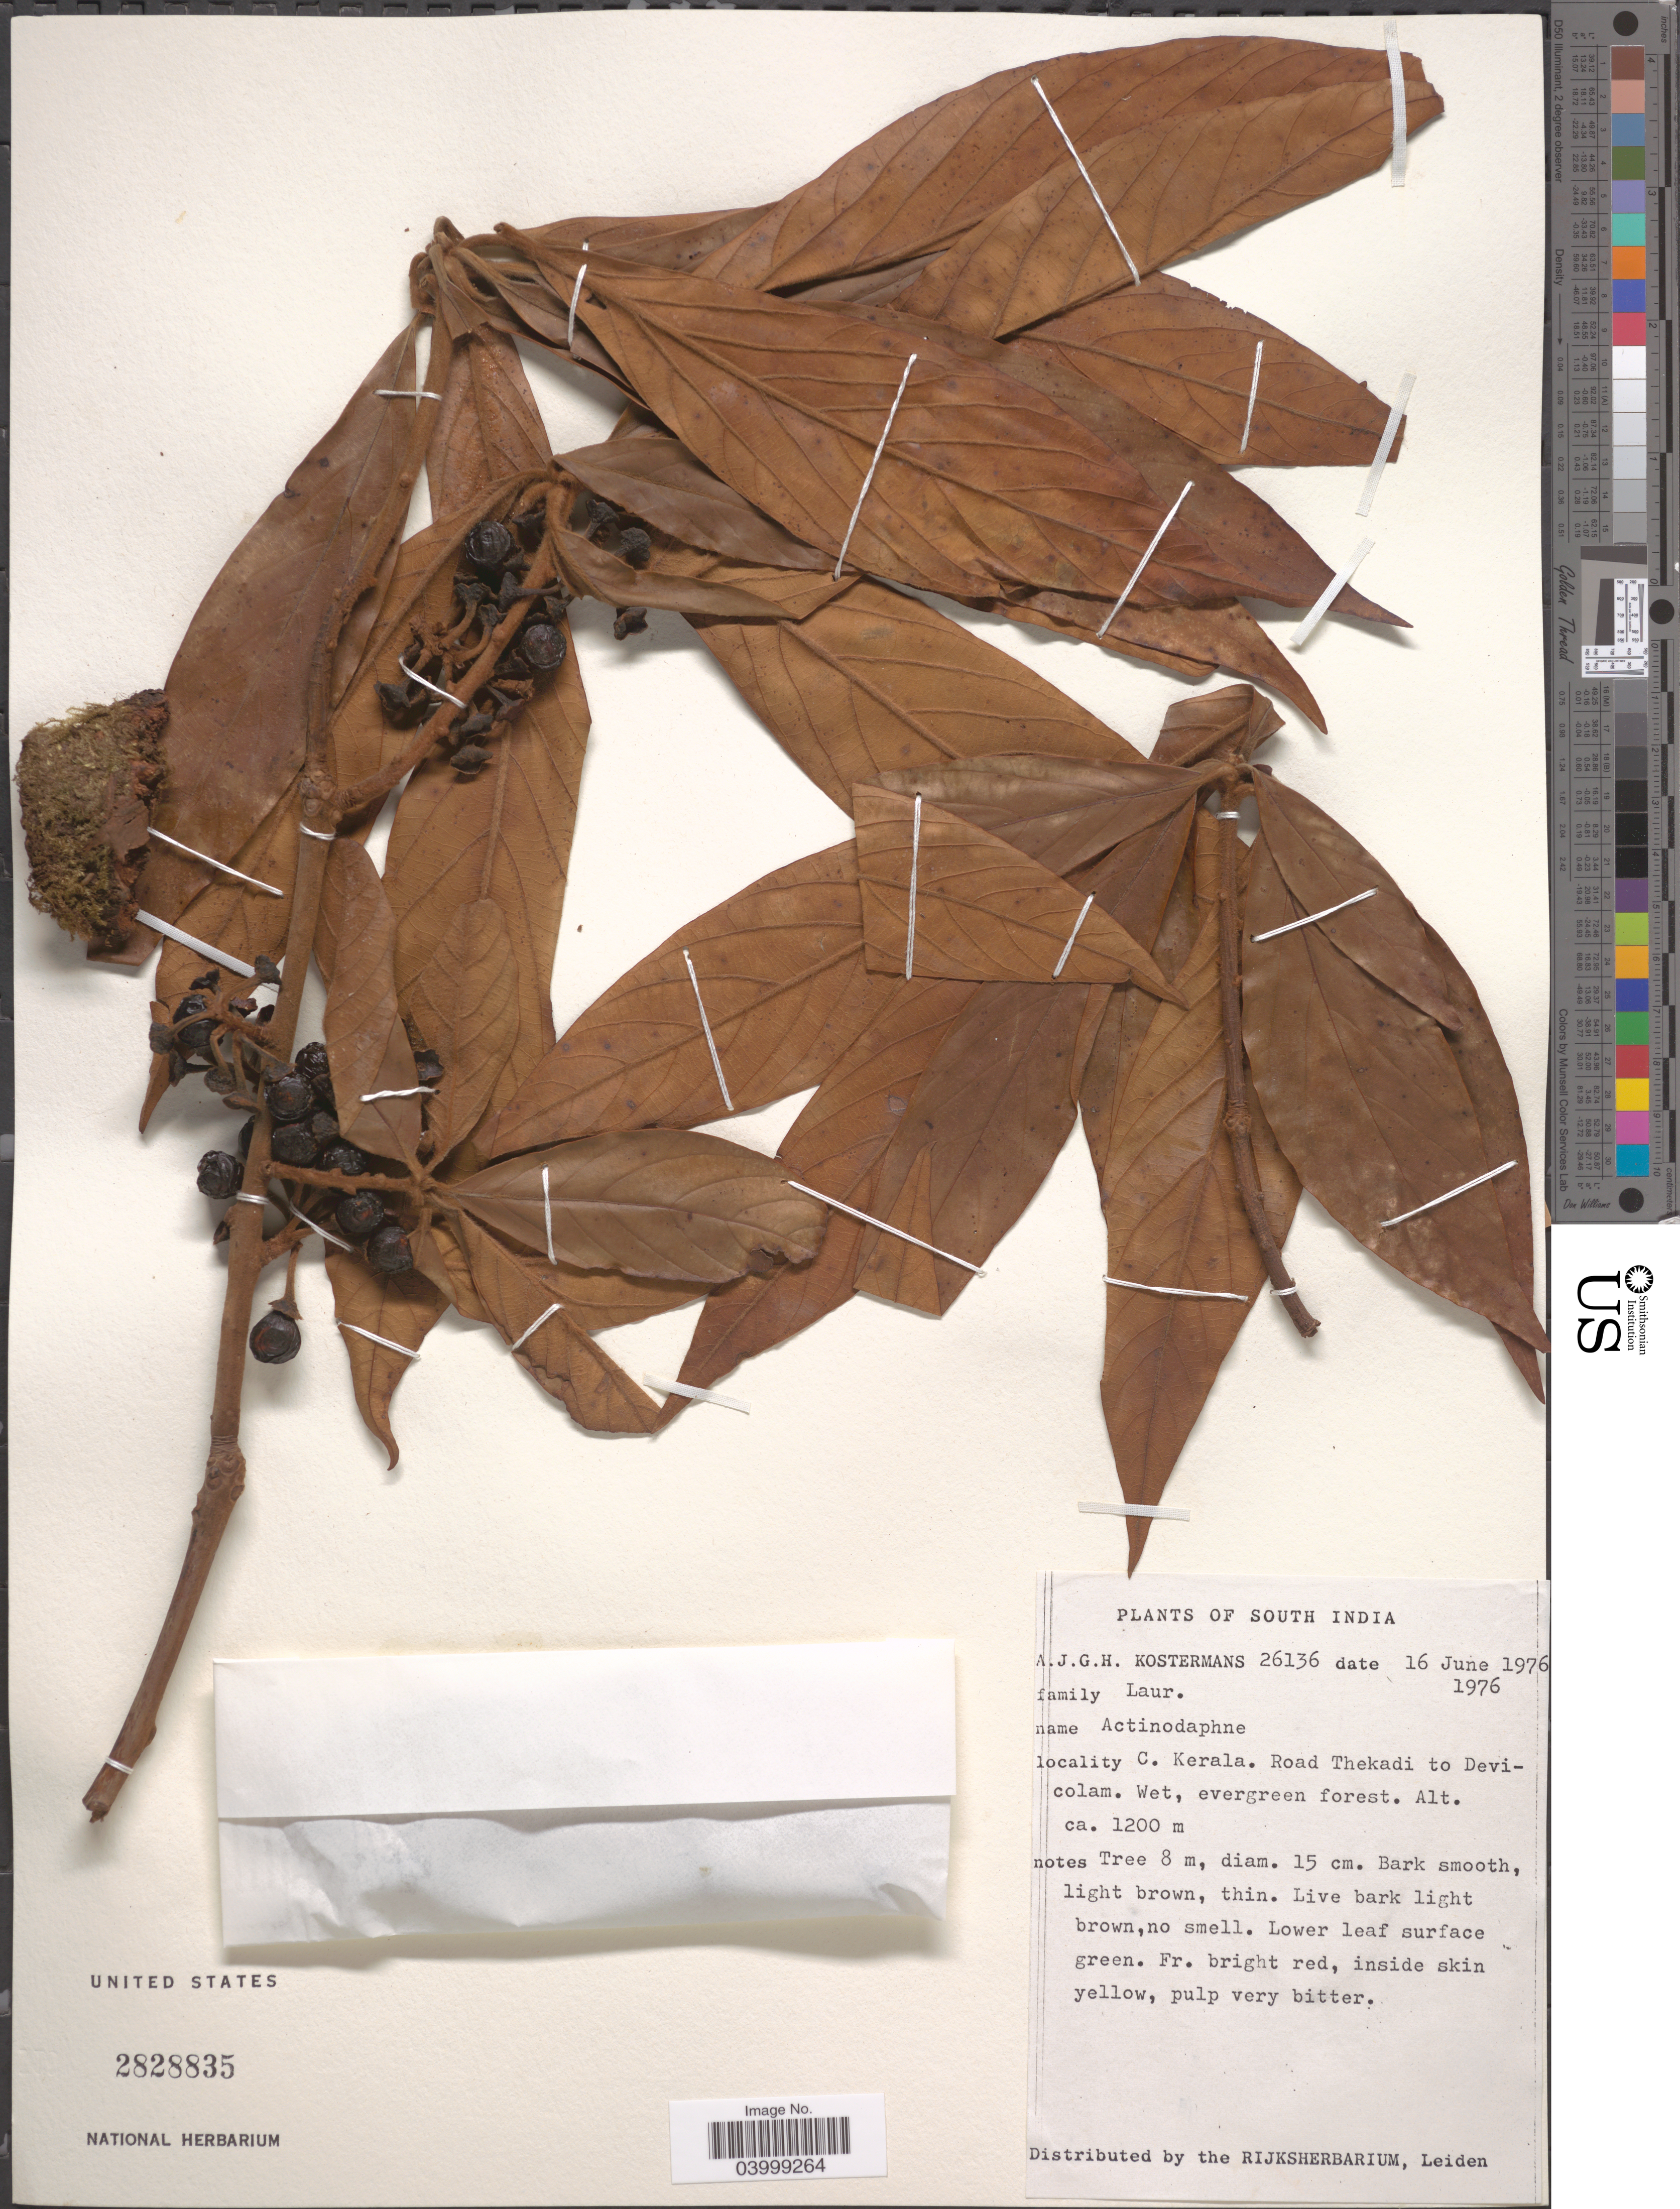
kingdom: Plantae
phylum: Tracheophyta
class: Magnoliopsida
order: Laurales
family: Lauraceae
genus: Actinodaphne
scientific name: Actinodaphne sp.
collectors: A. J. G. Kostermans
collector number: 26136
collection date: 1976-06-16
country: India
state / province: Kerala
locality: South India. C. Kerala. Road Thekadi to Devicolam.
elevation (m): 1200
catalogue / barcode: US 2828835